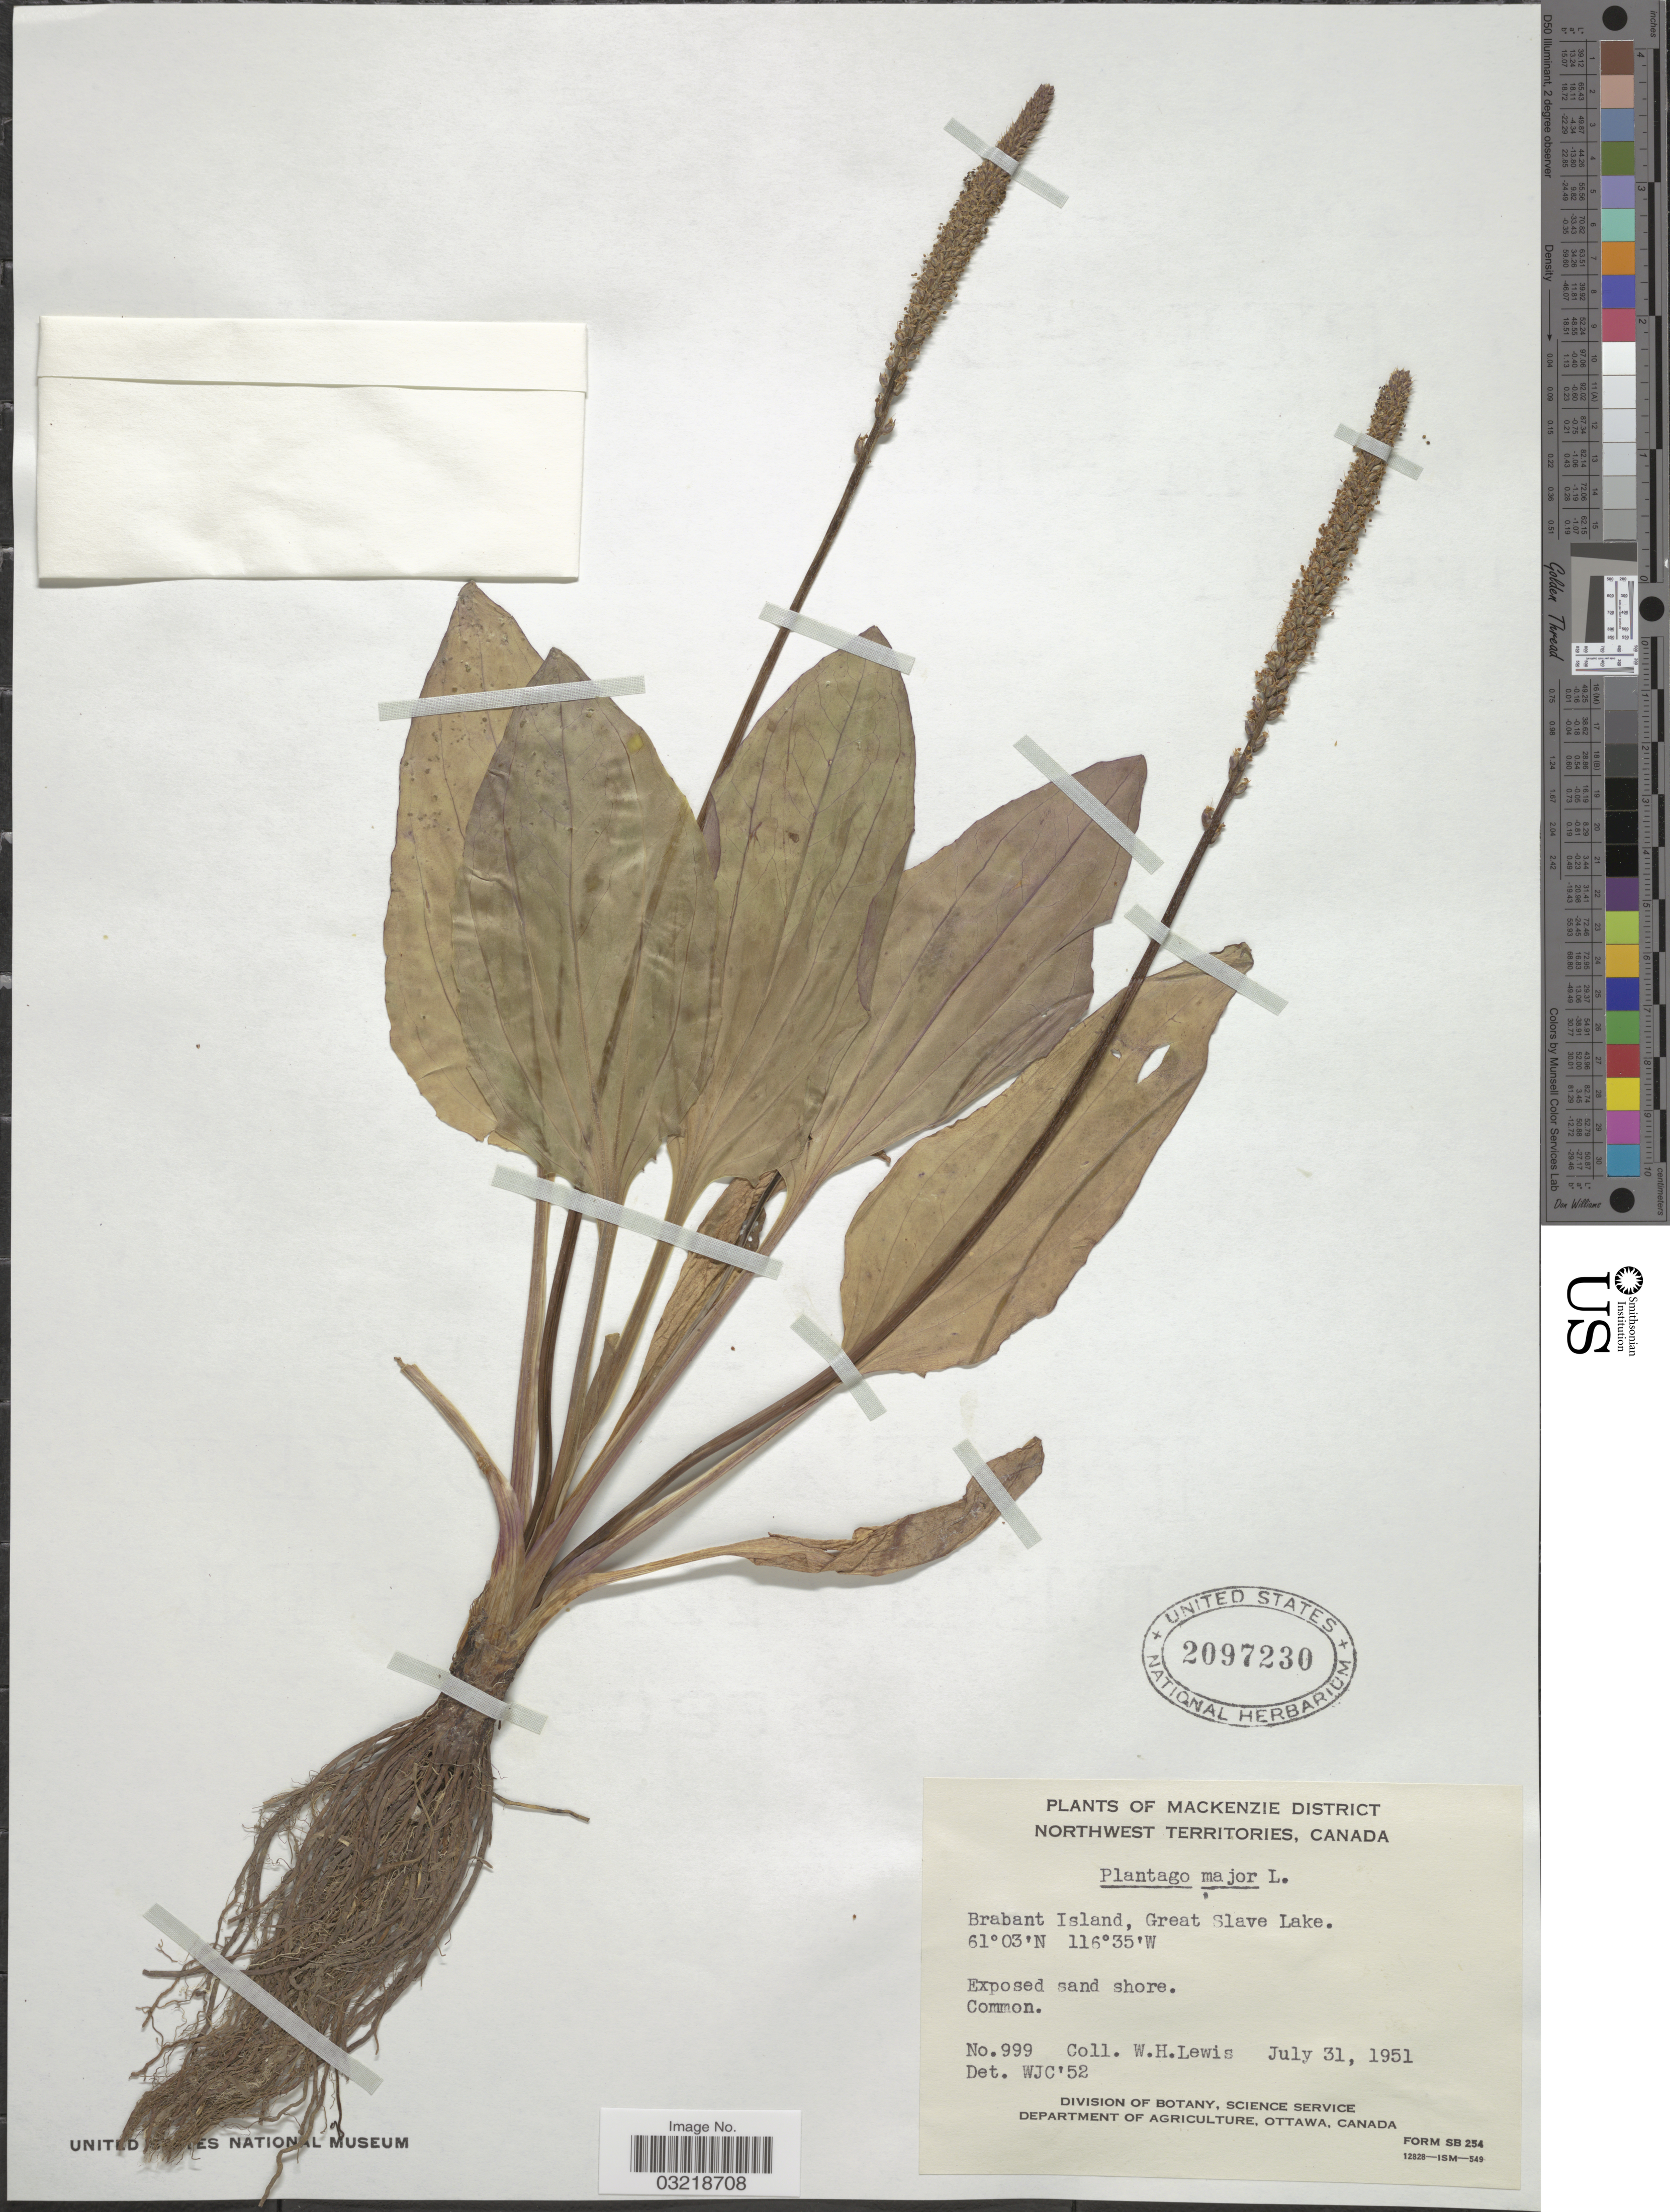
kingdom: Plantae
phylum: Tracheophyta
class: Magnoliopsida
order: Lamiales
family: Plantaginaceae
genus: Plantago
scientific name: Plantago major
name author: L.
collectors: W. H. Lewis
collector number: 999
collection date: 1951-07-31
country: Canada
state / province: Northwest Territories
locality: Mackenzie District. Brabant Island, Great Slave Lake.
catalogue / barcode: US 2097230